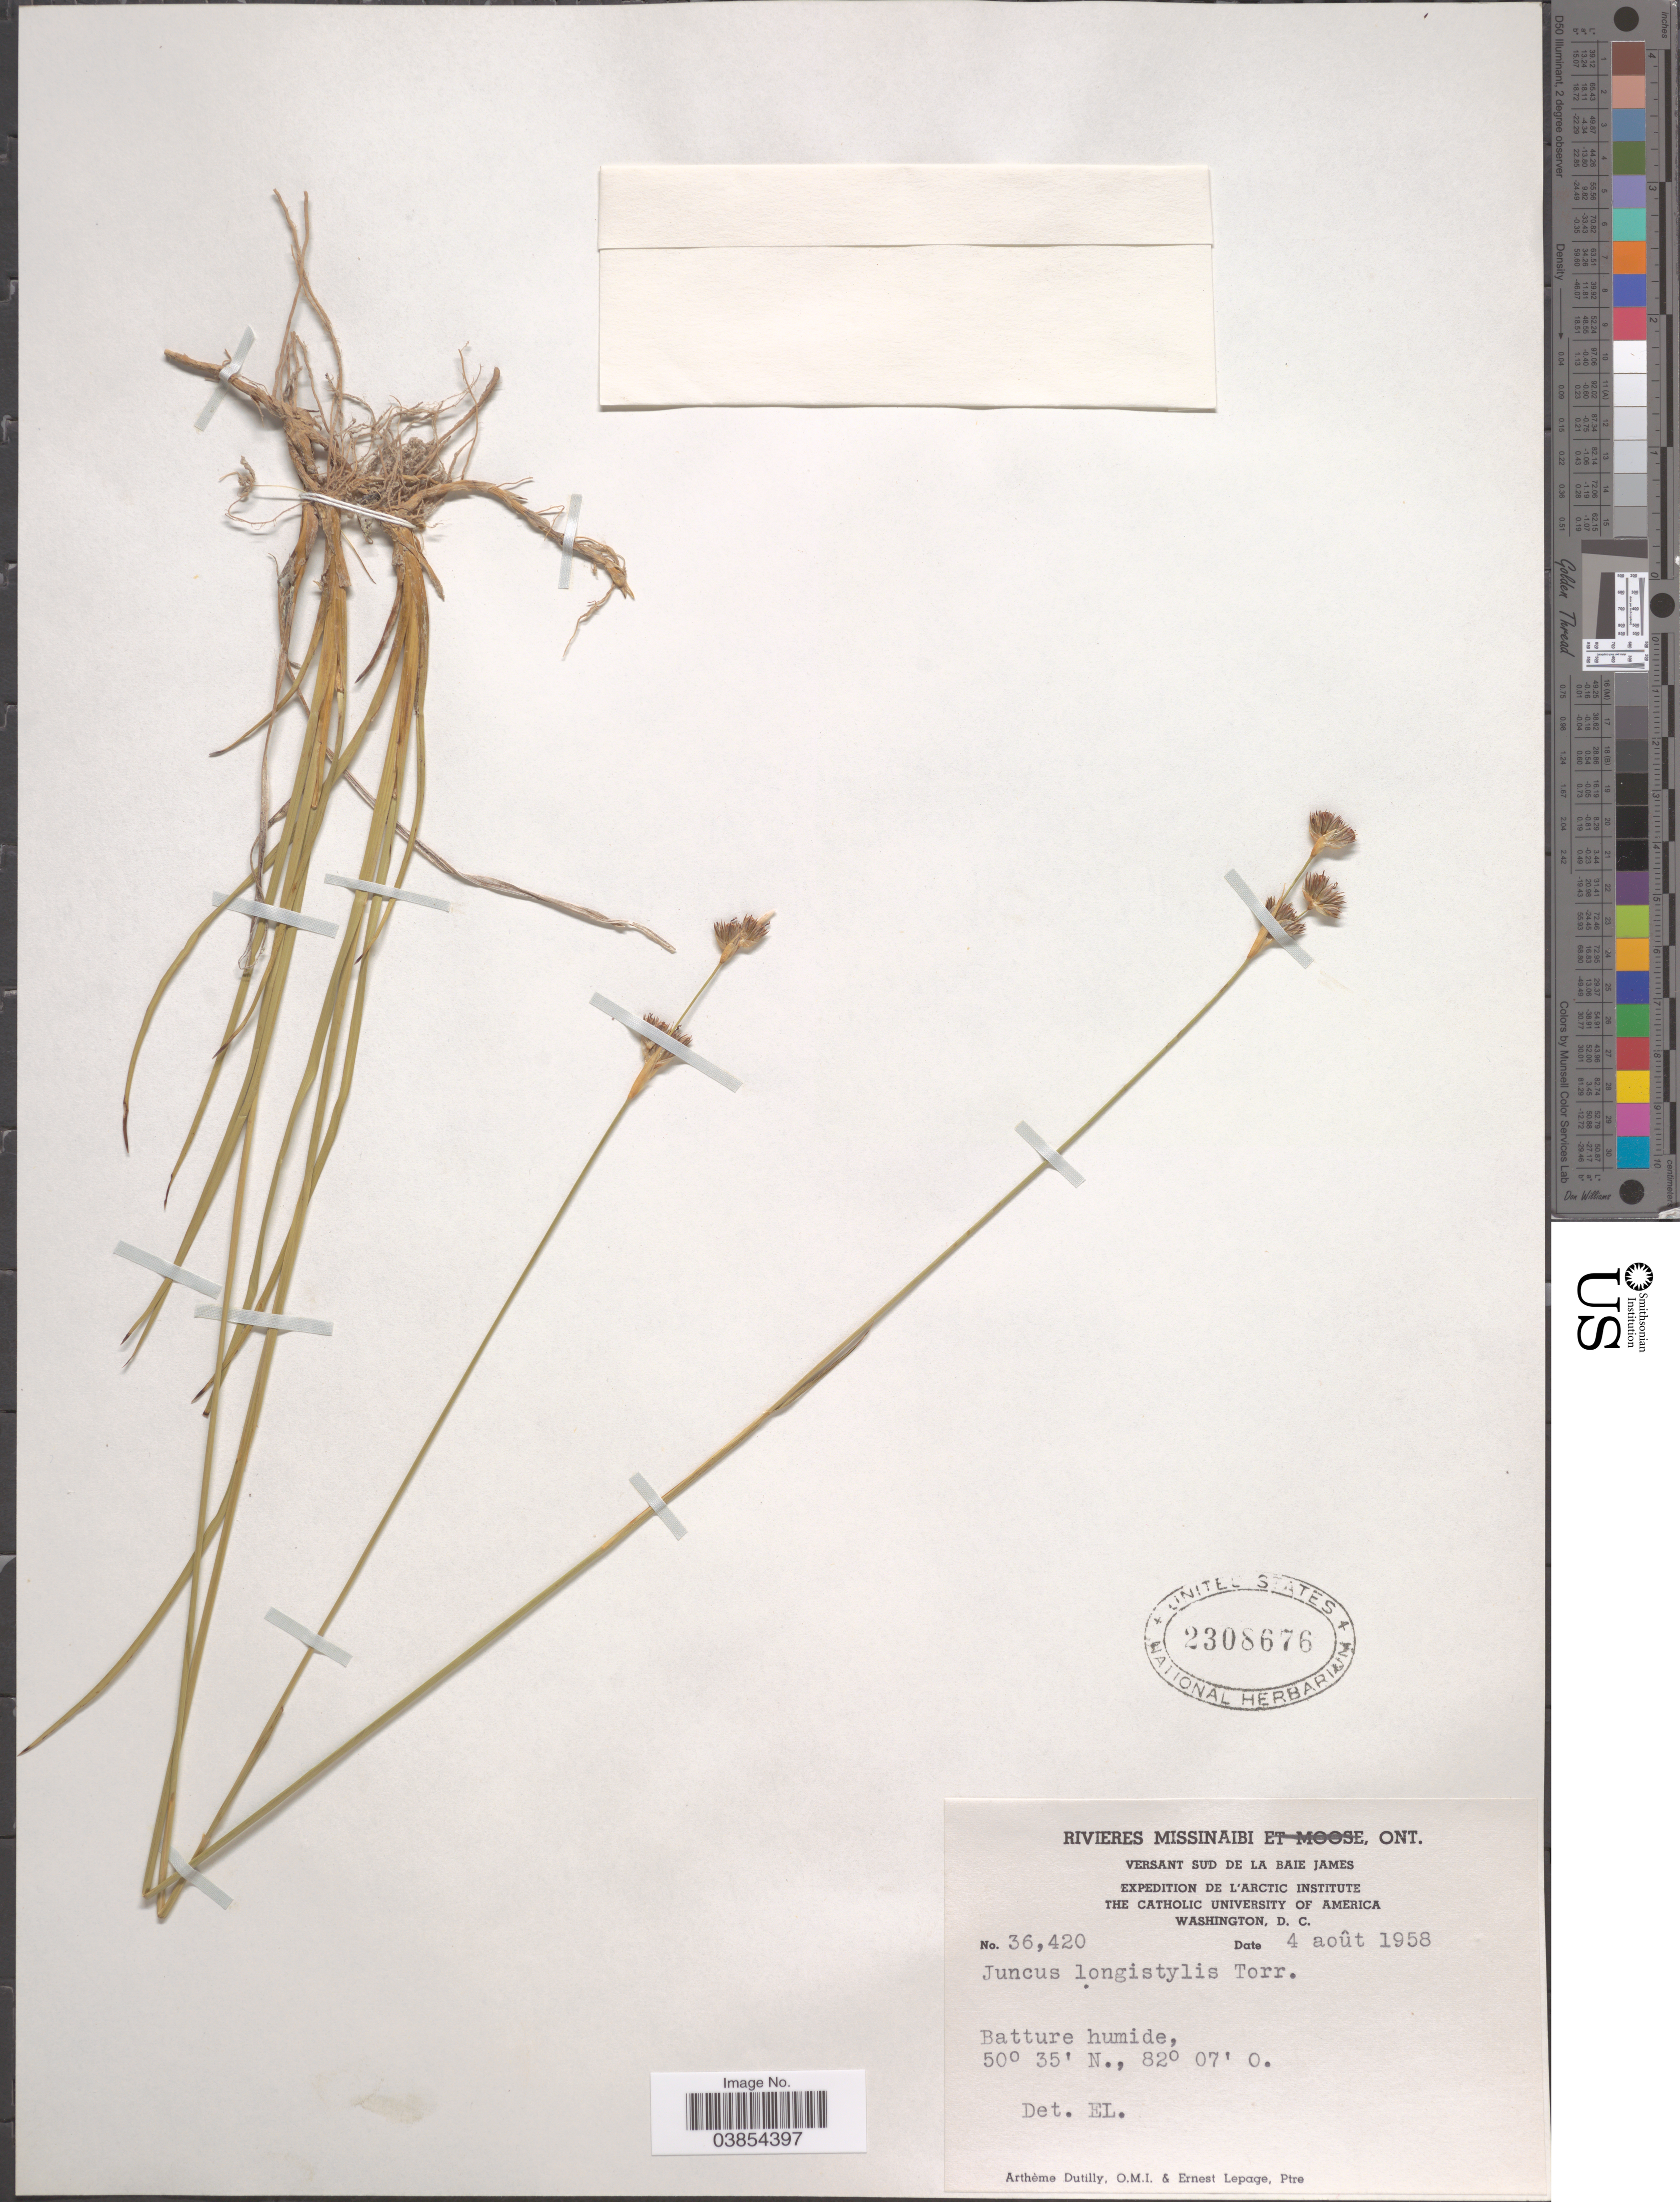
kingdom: Plantae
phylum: Tracheophyta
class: Liliopsida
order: Poales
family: Juncaceae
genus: Juncus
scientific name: Juncus longistylis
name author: Torr.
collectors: A. Dutilly & E. Lepage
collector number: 36420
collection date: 1958-08-04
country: Canada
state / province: Ontario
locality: Rivieres Missinaibi. Batture humide.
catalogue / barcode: US 2308676